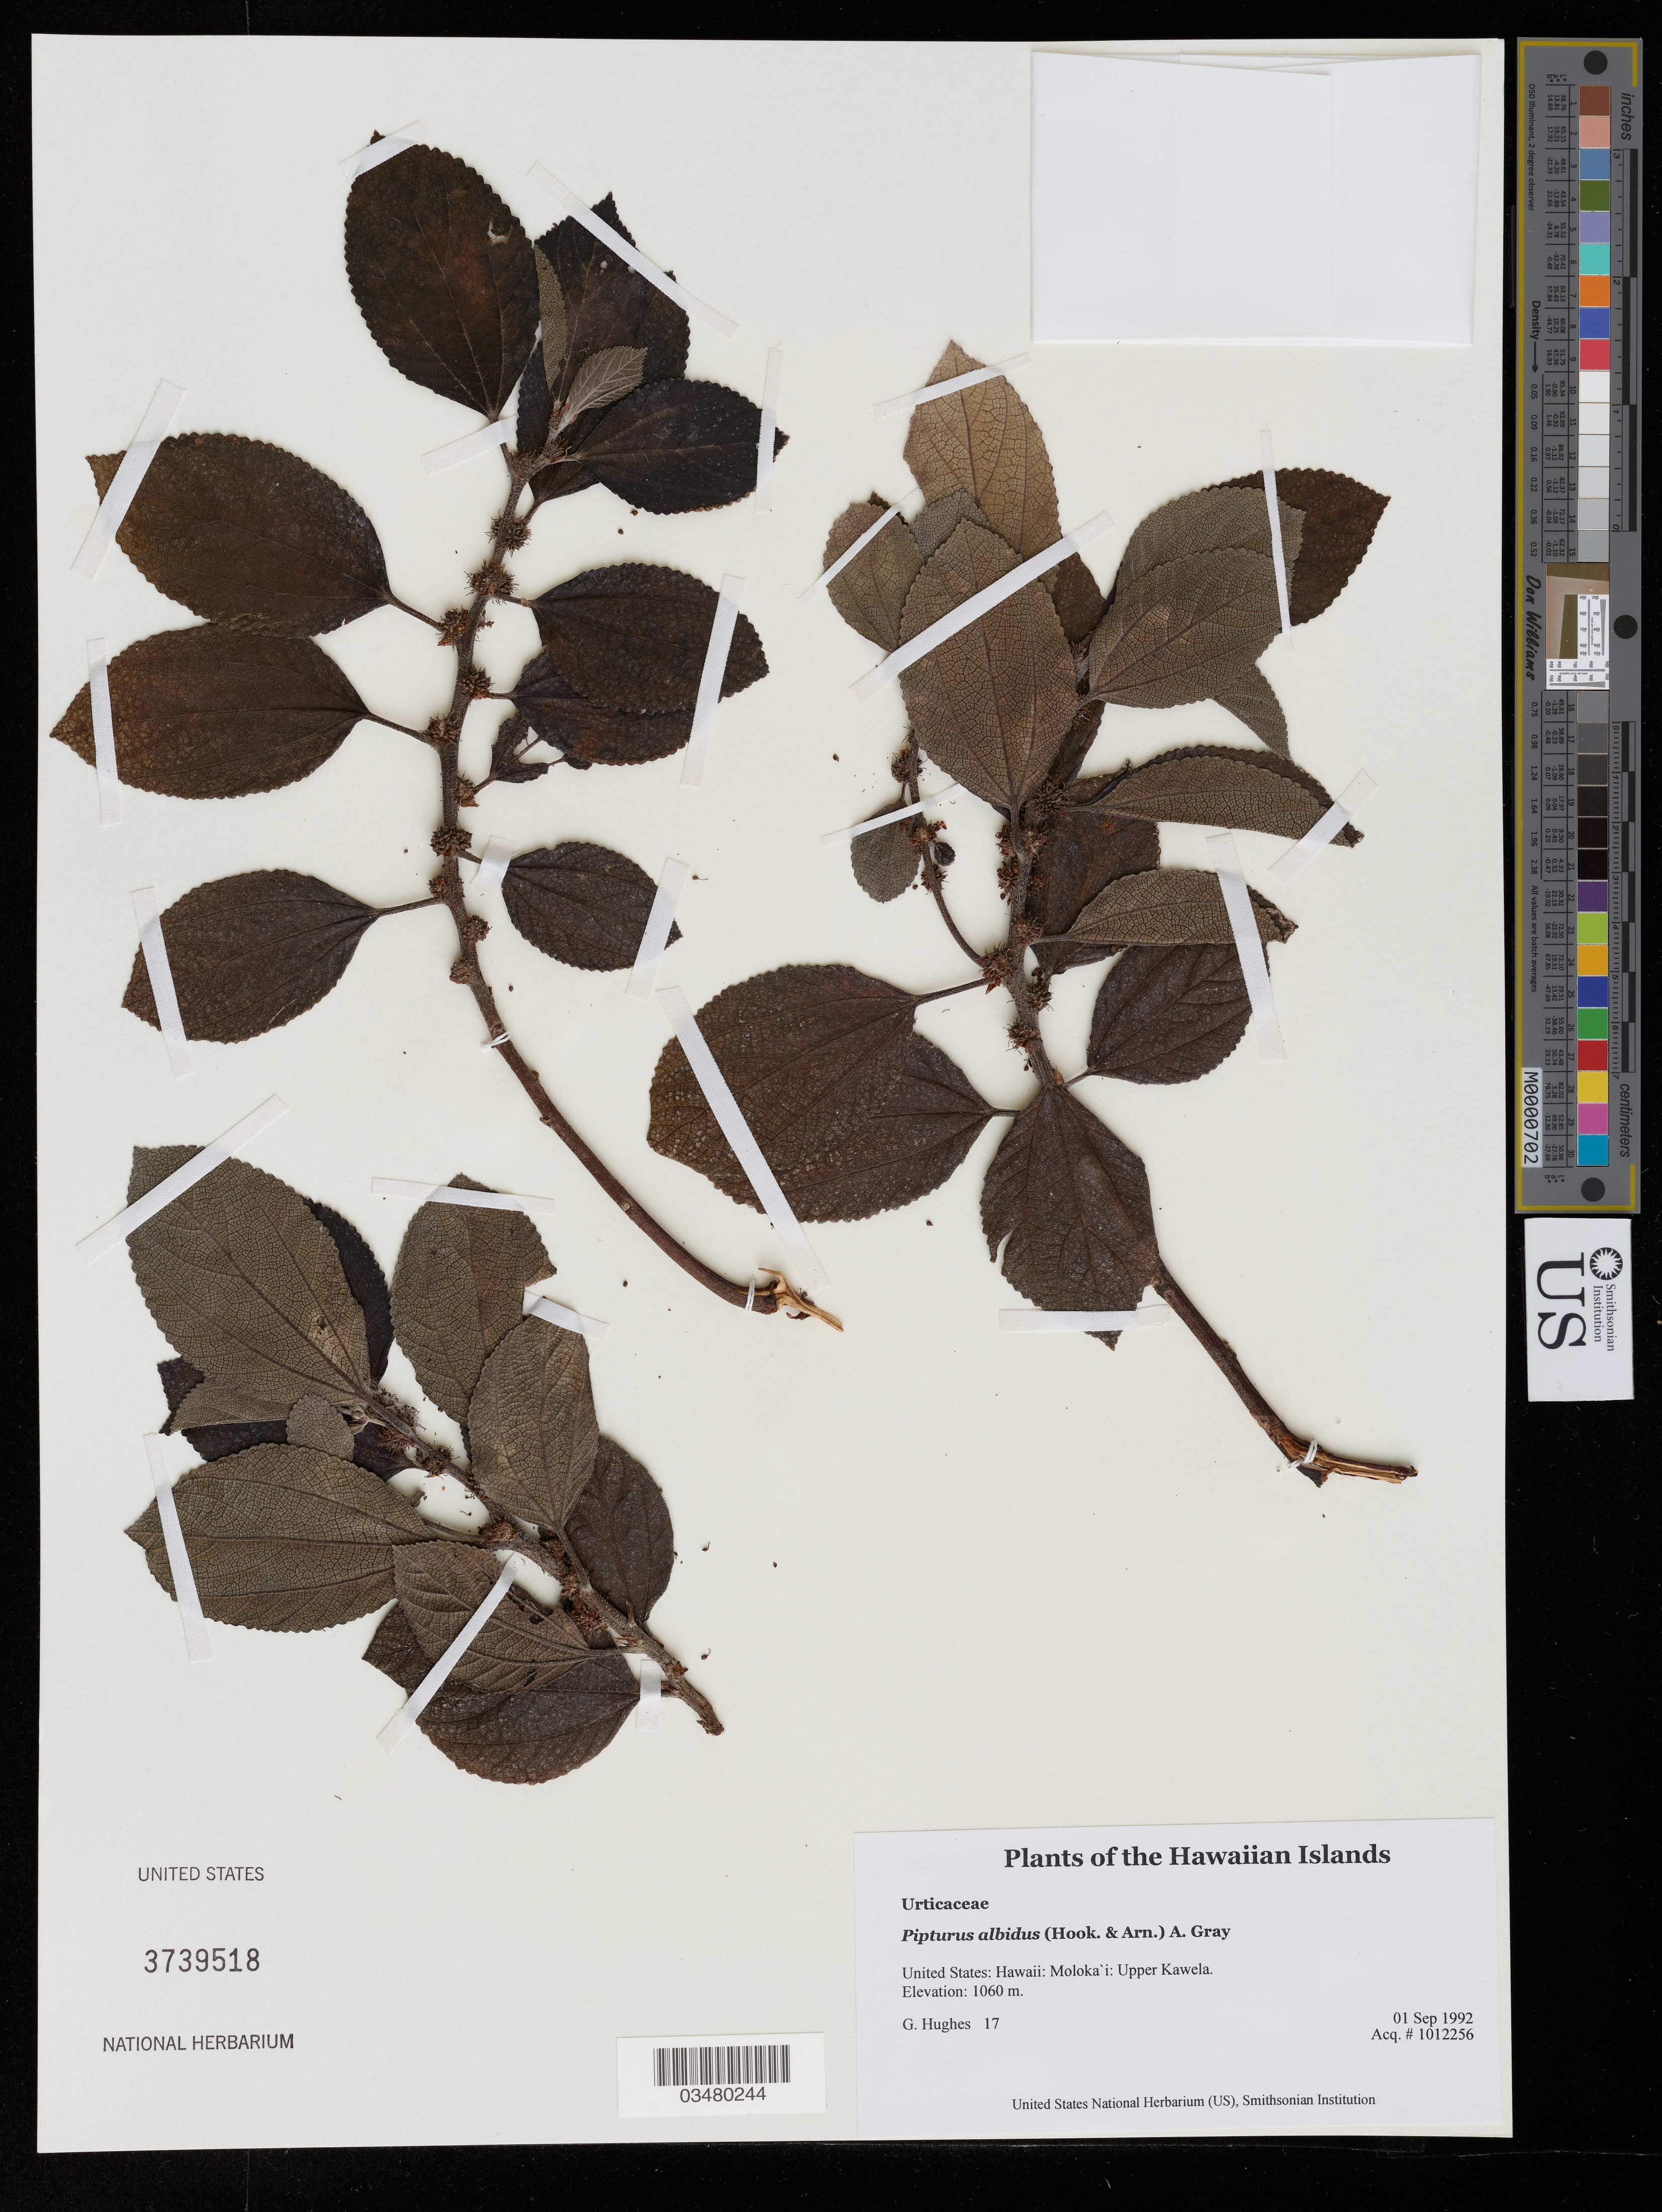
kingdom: Plantae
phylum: Tracheophyta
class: Magnoliopsida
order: Rosales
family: Urticaceae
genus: Pipturus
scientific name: Pipturus albidus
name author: (Hook. & Arn.) A. Gray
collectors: G. Hughes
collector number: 17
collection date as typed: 9-1-92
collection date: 1992-09-01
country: United States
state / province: Hawaii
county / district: Maui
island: Moloka'i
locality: Upper Kawela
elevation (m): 1060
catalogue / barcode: US 3739518